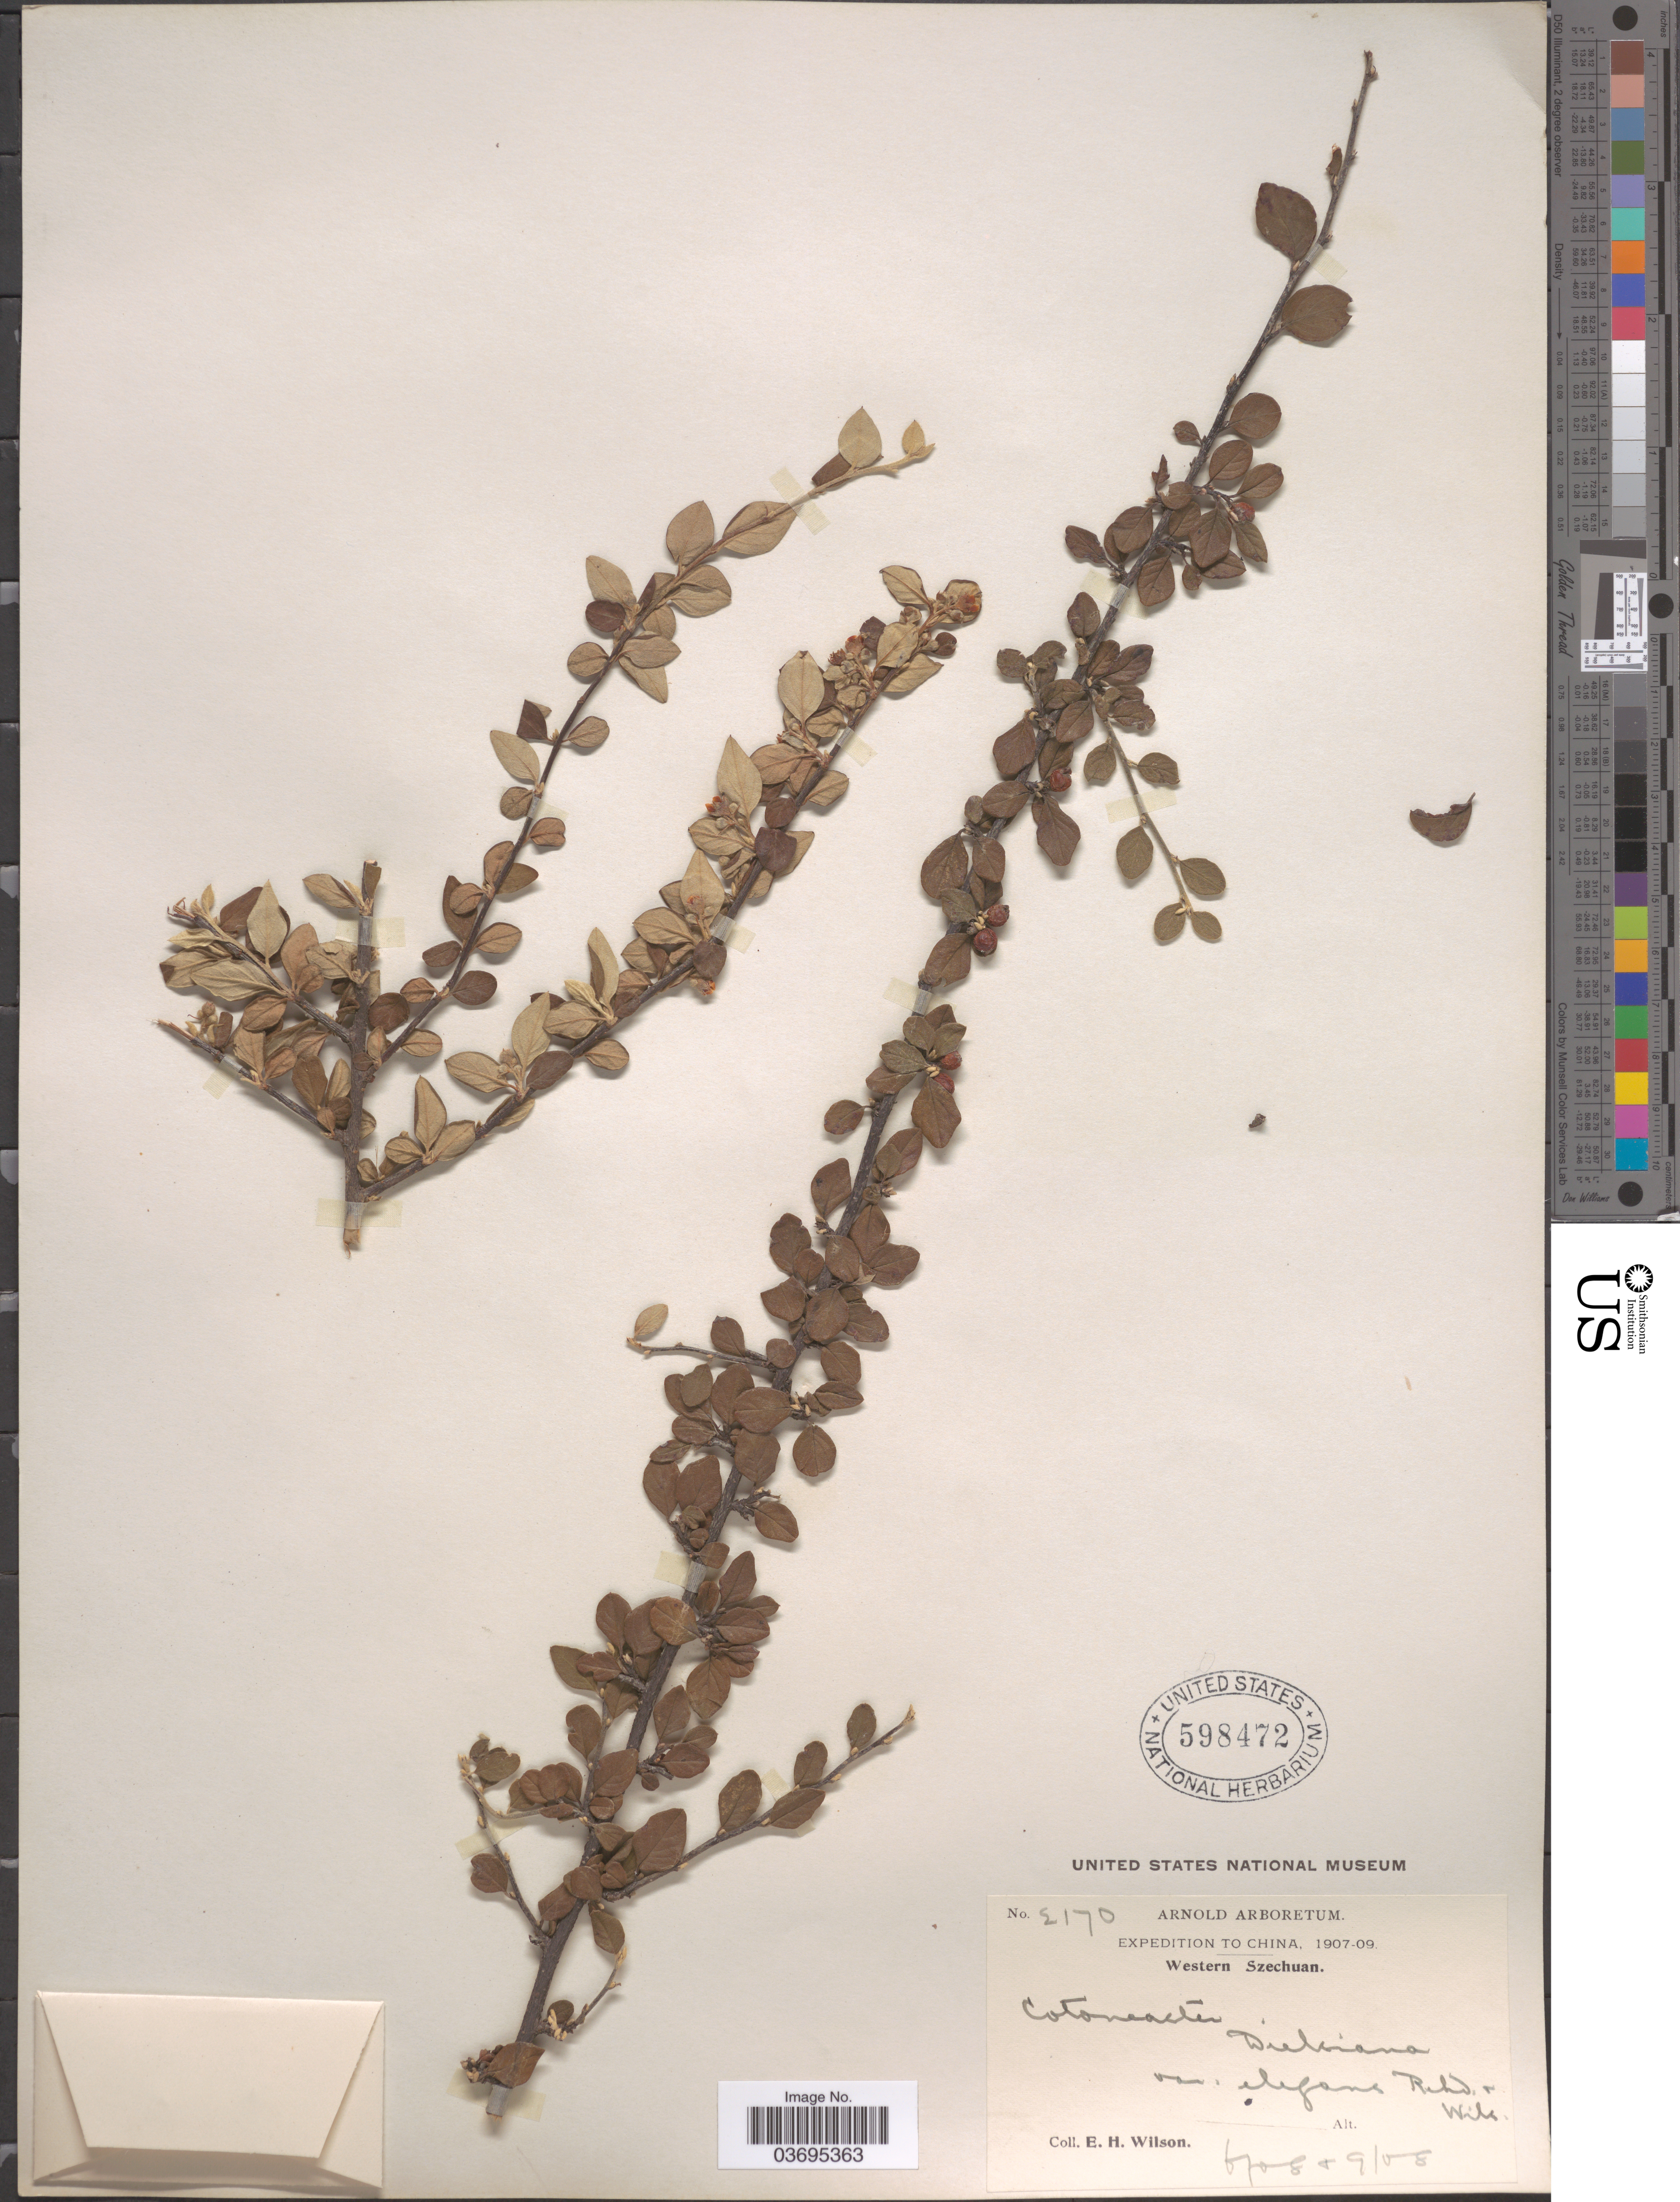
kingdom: Plantae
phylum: Tracheophyta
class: Magnoliopsida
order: Rosales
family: Rosaceae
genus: Cotoneaster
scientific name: Cotoneaster dielsianus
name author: E. Pritz. ex Diels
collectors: E. Wilson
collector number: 2170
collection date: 1908-06/1908-09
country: China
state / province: Sichuan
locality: Western Szechuan.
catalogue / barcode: US 598472